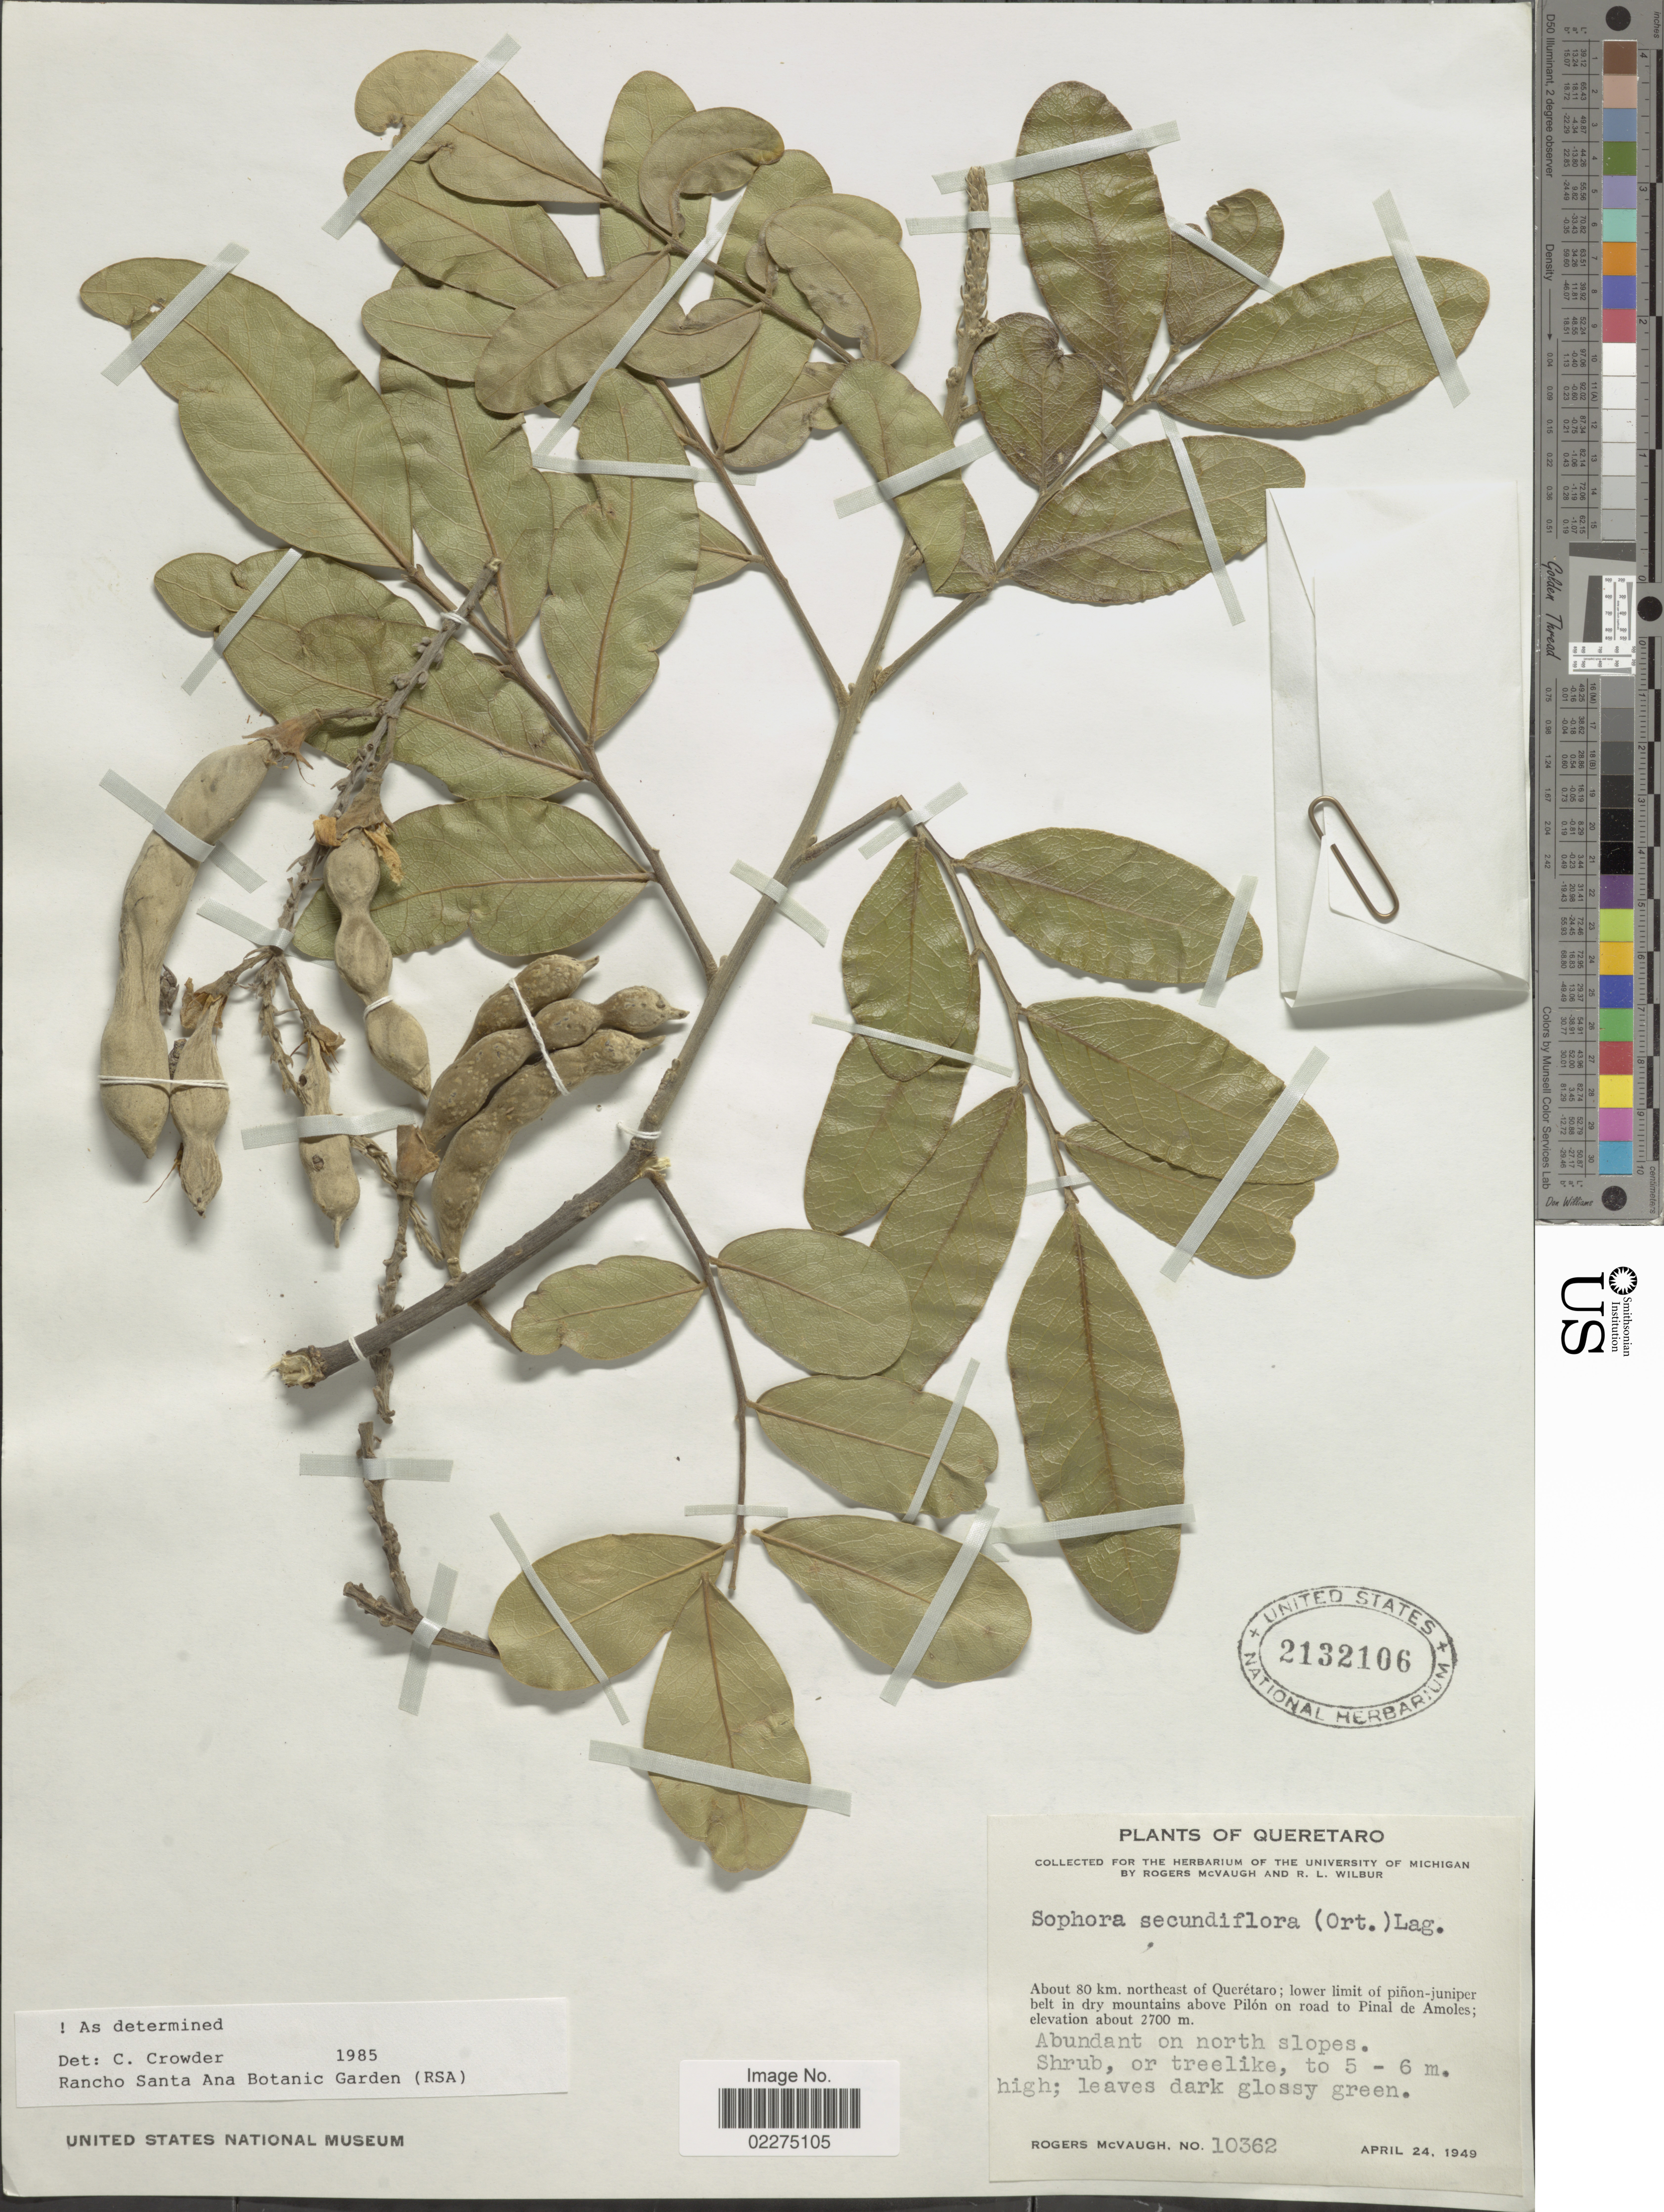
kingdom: Plantae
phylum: Tracheophyta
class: Magnoliopsida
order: Fabales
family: Fabaceae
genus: Dermatophyllum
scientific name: Dermatophyllum secundiflorum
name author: (Ortega) Gandhi & Reveal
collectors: R. McVaugh & R. L. Wilbur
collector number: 10362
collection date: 1949-04-24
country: Mexico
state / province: Querétaro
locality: About 80 km. northeast of Querétaro; lower limit of piñon-juniper belt in dry mountains above Pilón on road to Pinal de Amoles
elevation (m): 2700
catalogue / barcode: US 2132106